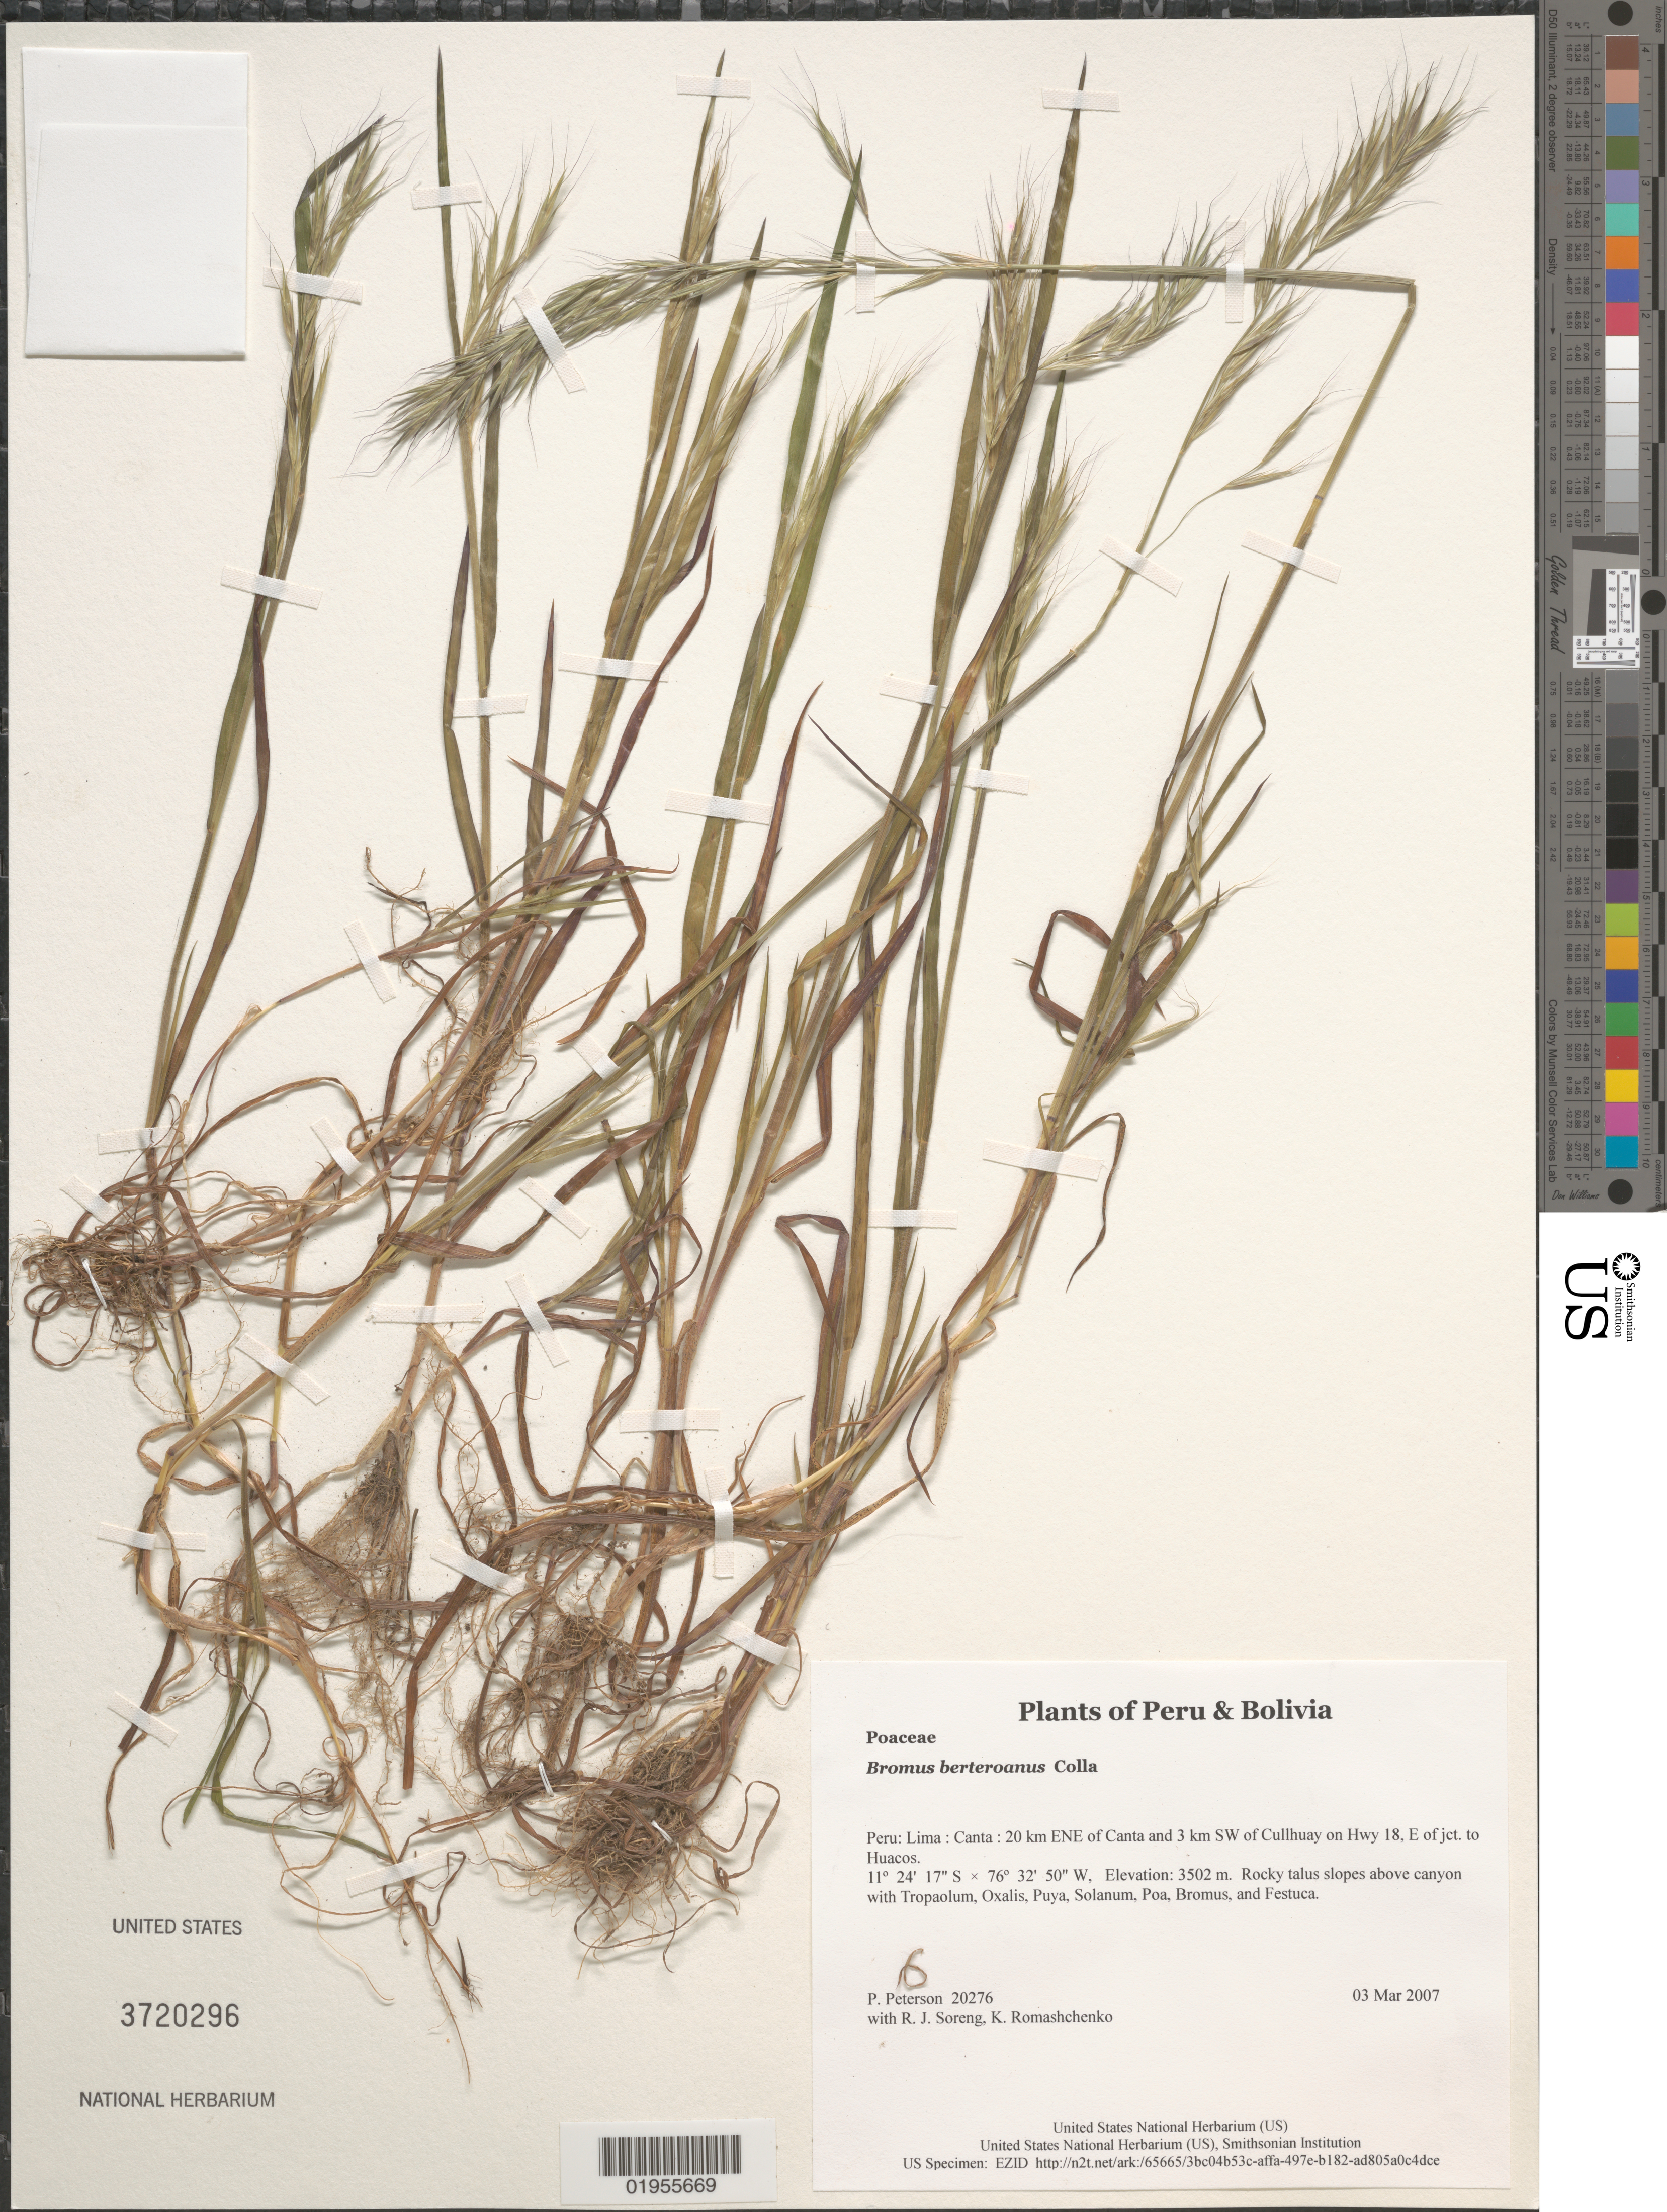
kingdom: Plantae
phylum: Tracheophyta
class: Liliopsida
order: Poales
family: Poaceae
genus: Bromus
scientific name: Bromus berteroanus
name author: Colla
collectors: P. M. Peterson, R. J. Soreng & K. Romashchenko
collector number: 20276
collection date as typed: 03 Mar 2007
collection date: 2007-03-03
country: Peru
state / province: Lima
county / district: Canta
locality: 20 km ENE of Canta and 3 km SW of Cullhuay on Hwy 18, E of jct. to Huacos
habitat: Rocky talus slopes above canyon with Tropaolum, Oxalis, Puya, Solanum, Poa, Bromus, and Festuca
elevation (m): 3502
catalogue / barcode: US 3720296